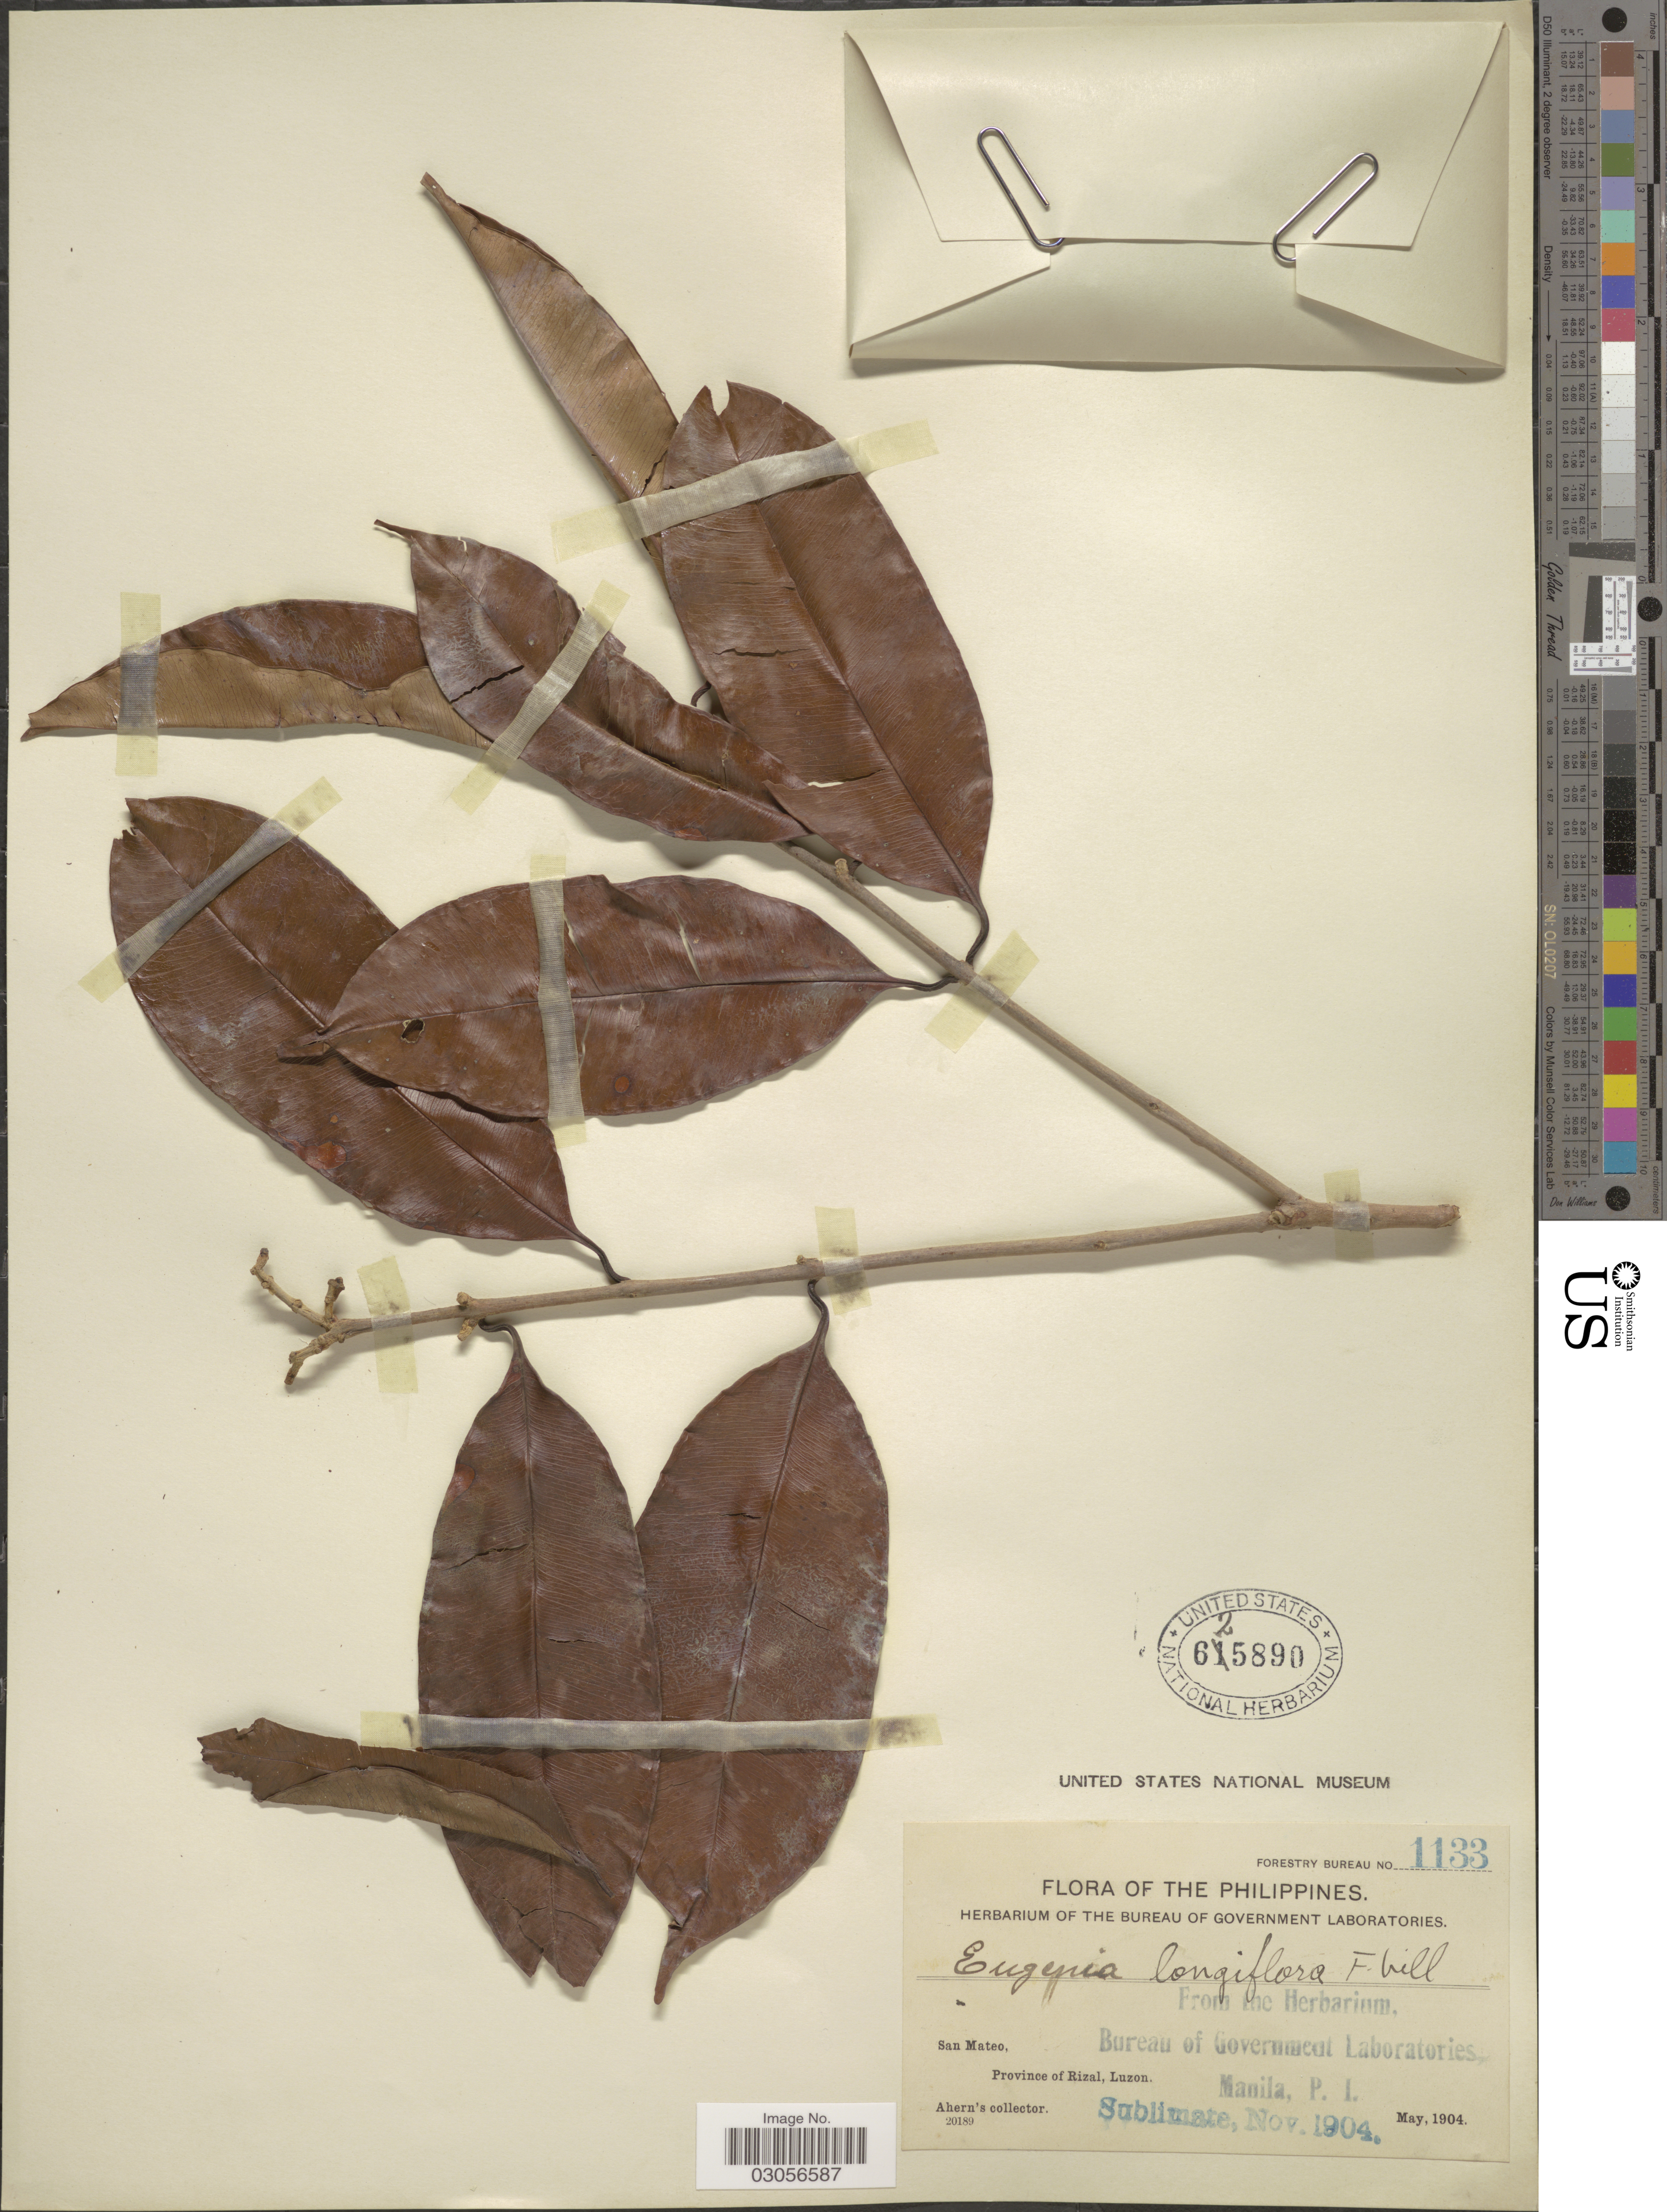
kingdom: Plantae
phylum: Tracheophyta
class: Magnoliopsida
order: Myrtales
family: Myrtaceae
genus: Syzygium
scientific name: Syzygium cerasiforme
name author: (Blume) Merr. & L.M. Perry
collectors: Ahern's collector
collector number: Forestry Bureau 1133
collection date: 1904-05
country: Philippines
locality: San Mateo, Province of Rizal, Luzon.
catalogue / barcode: US 625890